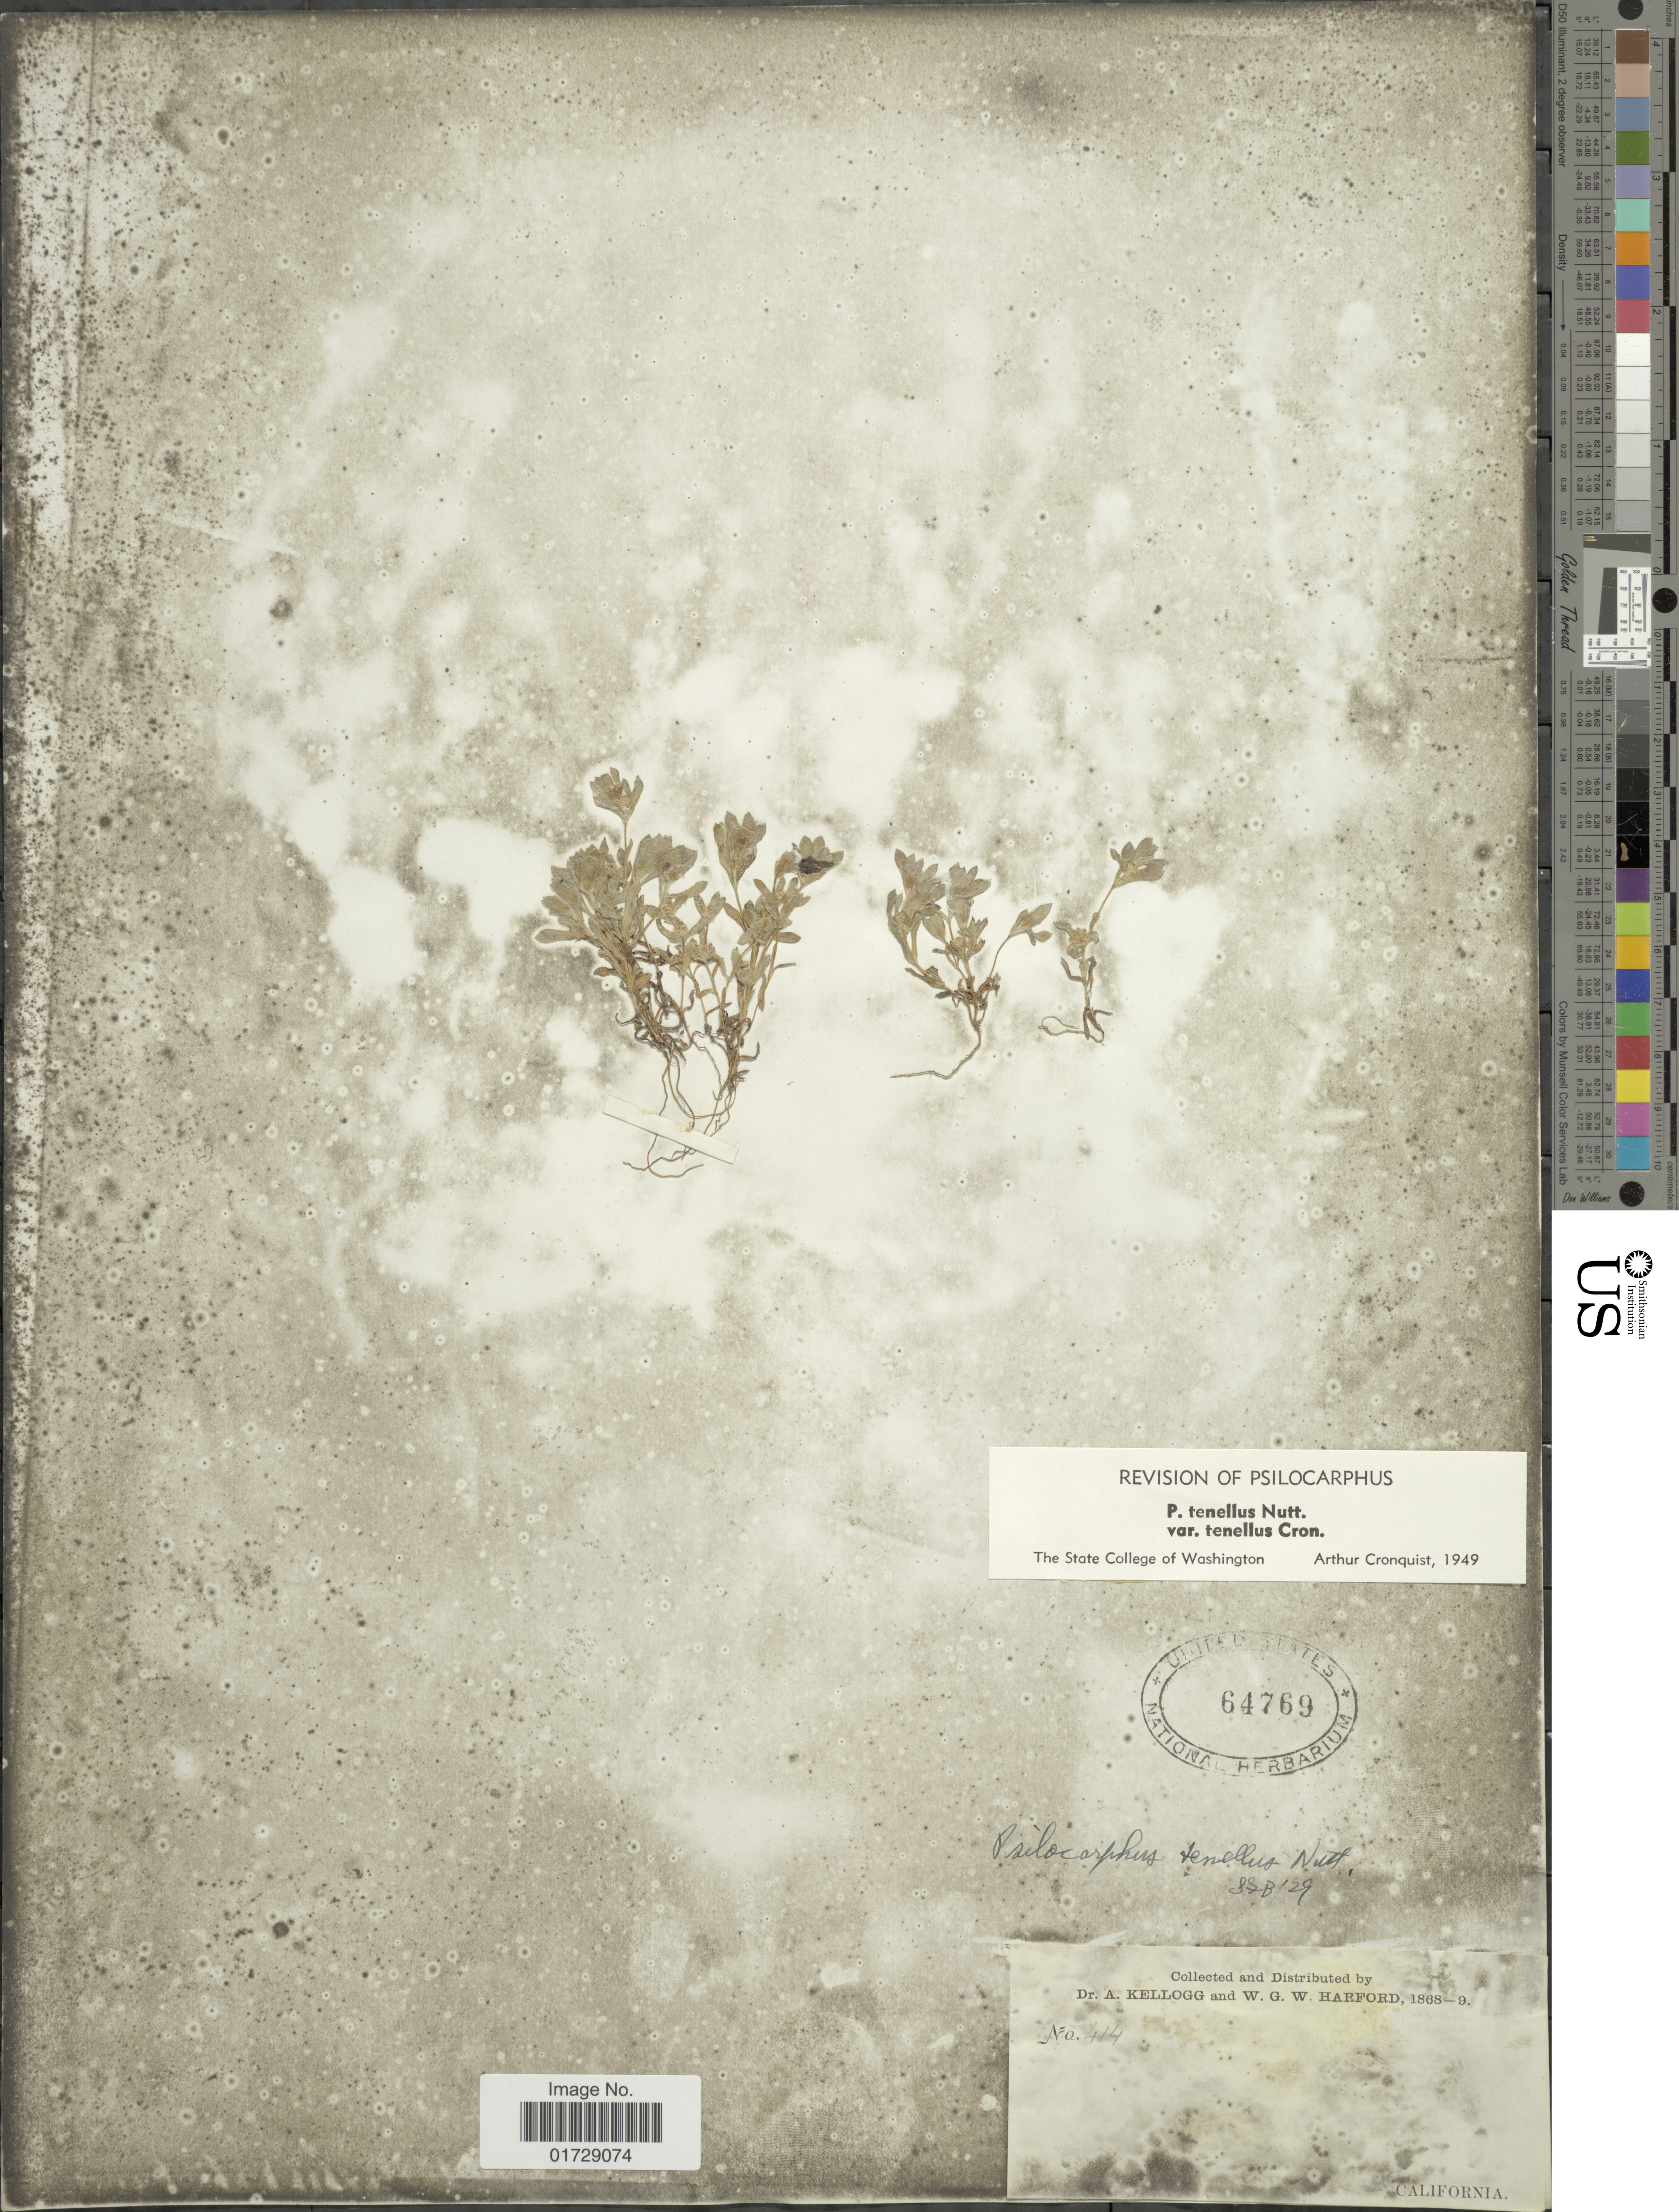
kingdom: Plantae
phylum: Tracheophyta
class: Magnoliopsida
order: Asterales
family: Asteraceae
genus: Psilocarphus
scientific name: Psilocarphus tenellus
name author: Nutt.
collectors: A. Kellogg & W. G. W. Harford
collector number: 414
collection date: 1868/1869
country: United States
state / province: California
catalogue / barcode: US 64769